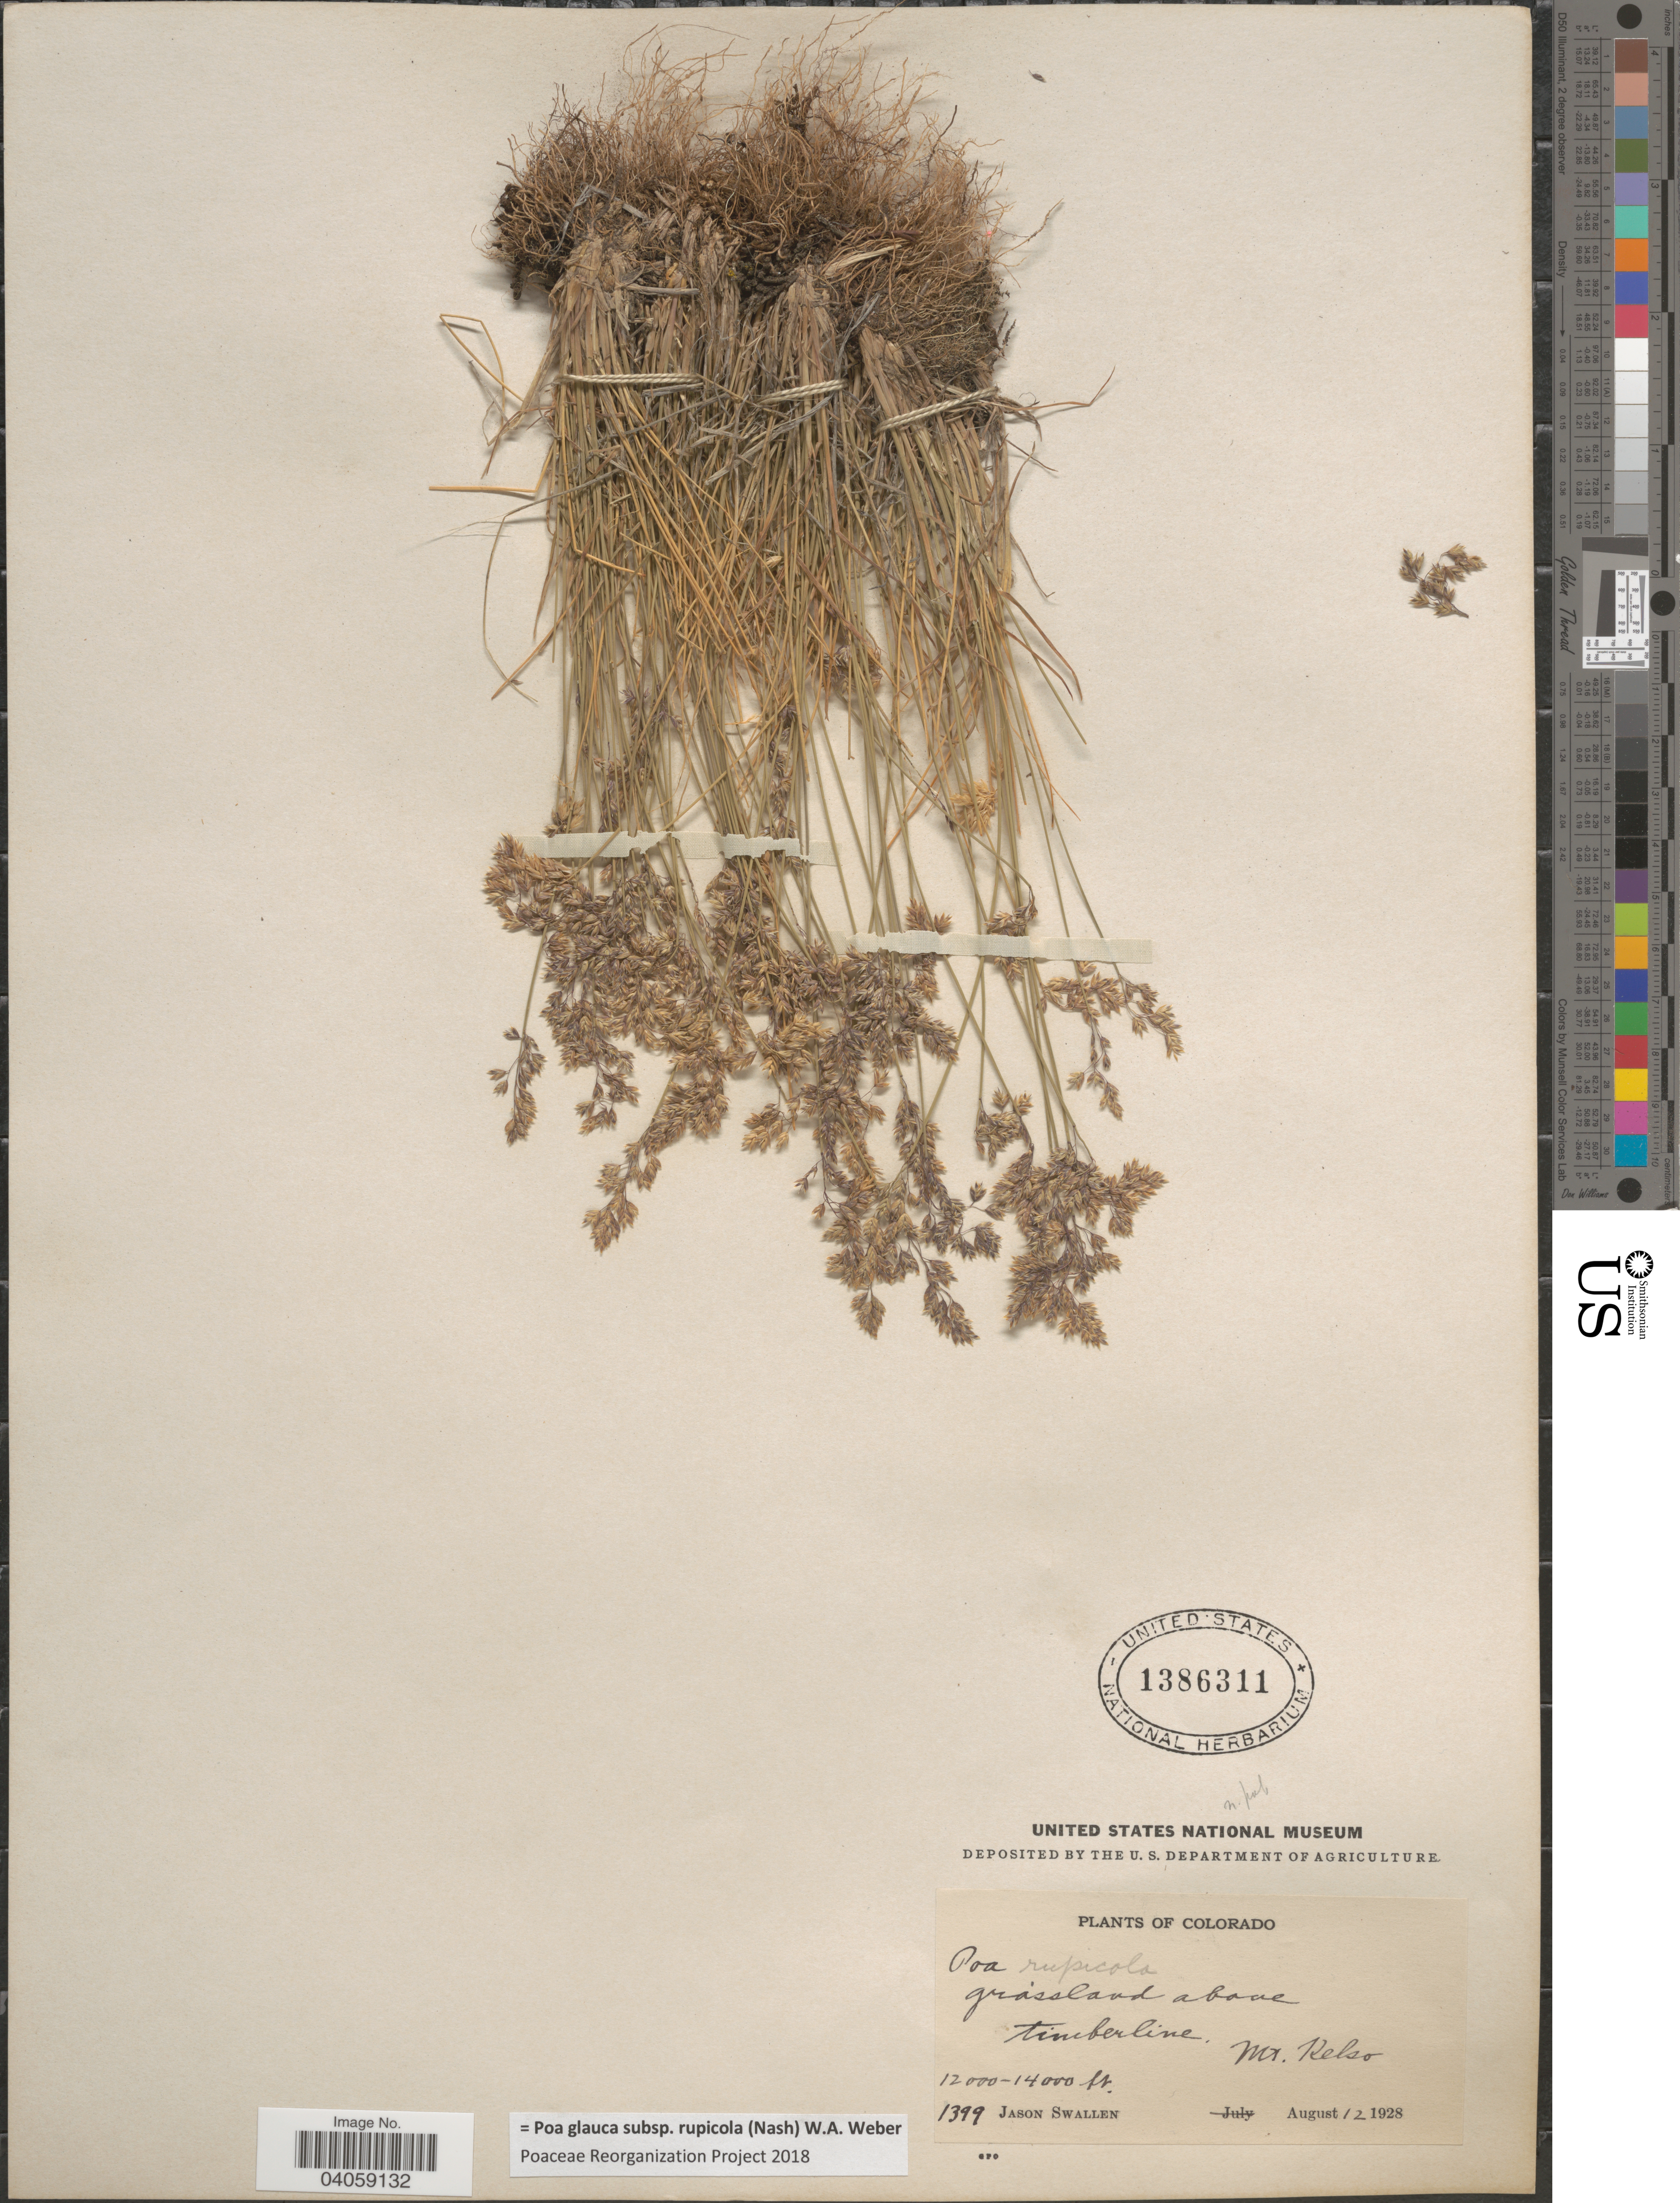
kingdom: Plantae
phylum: Tracheophyta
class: Liliopsida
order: Poales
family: Poaceae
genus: Poa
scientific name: Poa glauca subsp. rupicola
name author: (Nash) W.A. Weber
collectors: J. R. Swallen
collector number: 1399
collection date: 1928-08-12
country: United States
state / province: Colorado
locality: Grassland above timberline. Mt. Kelso.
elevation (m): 3658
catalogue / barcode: US 1386311